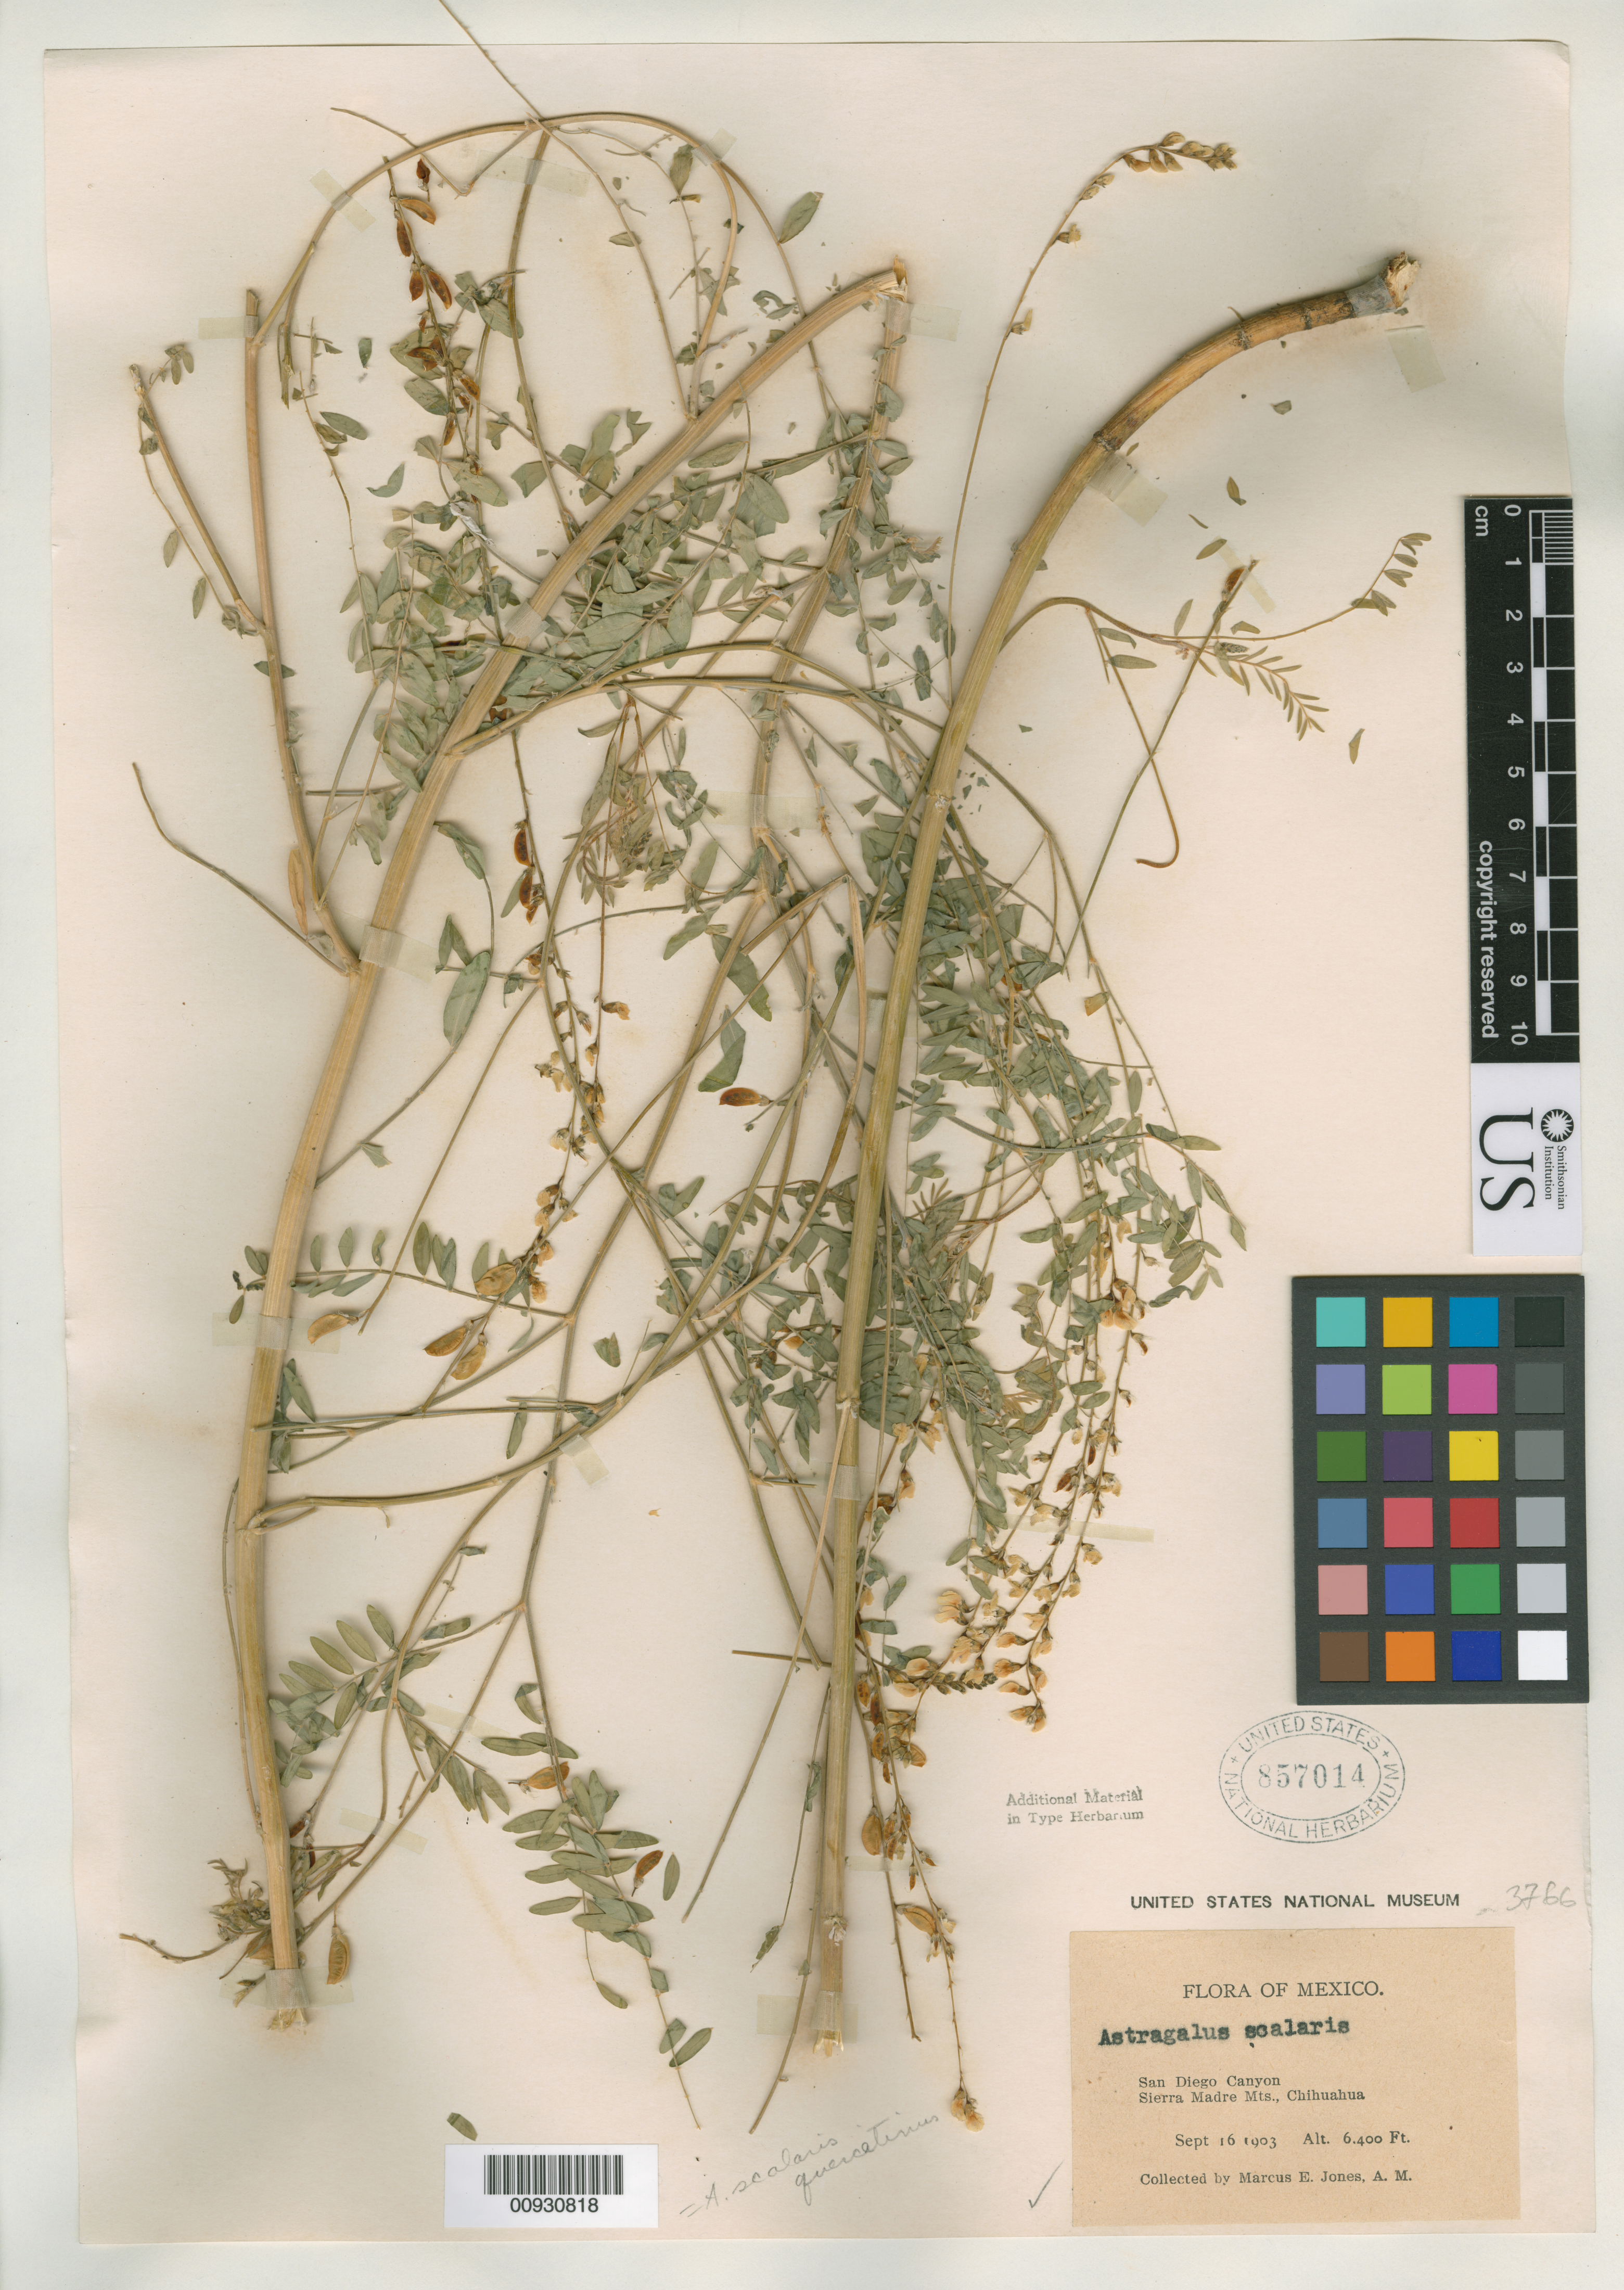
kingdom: Plantae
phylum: Tracheophyta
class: Magnoliopsida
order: Fabales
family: Fabaceae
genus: Astragalus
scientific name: Astragalus scalaris var. quercetinus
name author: M.E. Jones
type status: Isotype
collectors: M. E. Jones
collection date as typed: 16 Sep 1903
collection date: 1903-09-16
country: Mexico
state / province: Chihuahua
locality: Sierra Madre Mountains, San Diego Canyon.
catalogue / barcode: US 857014